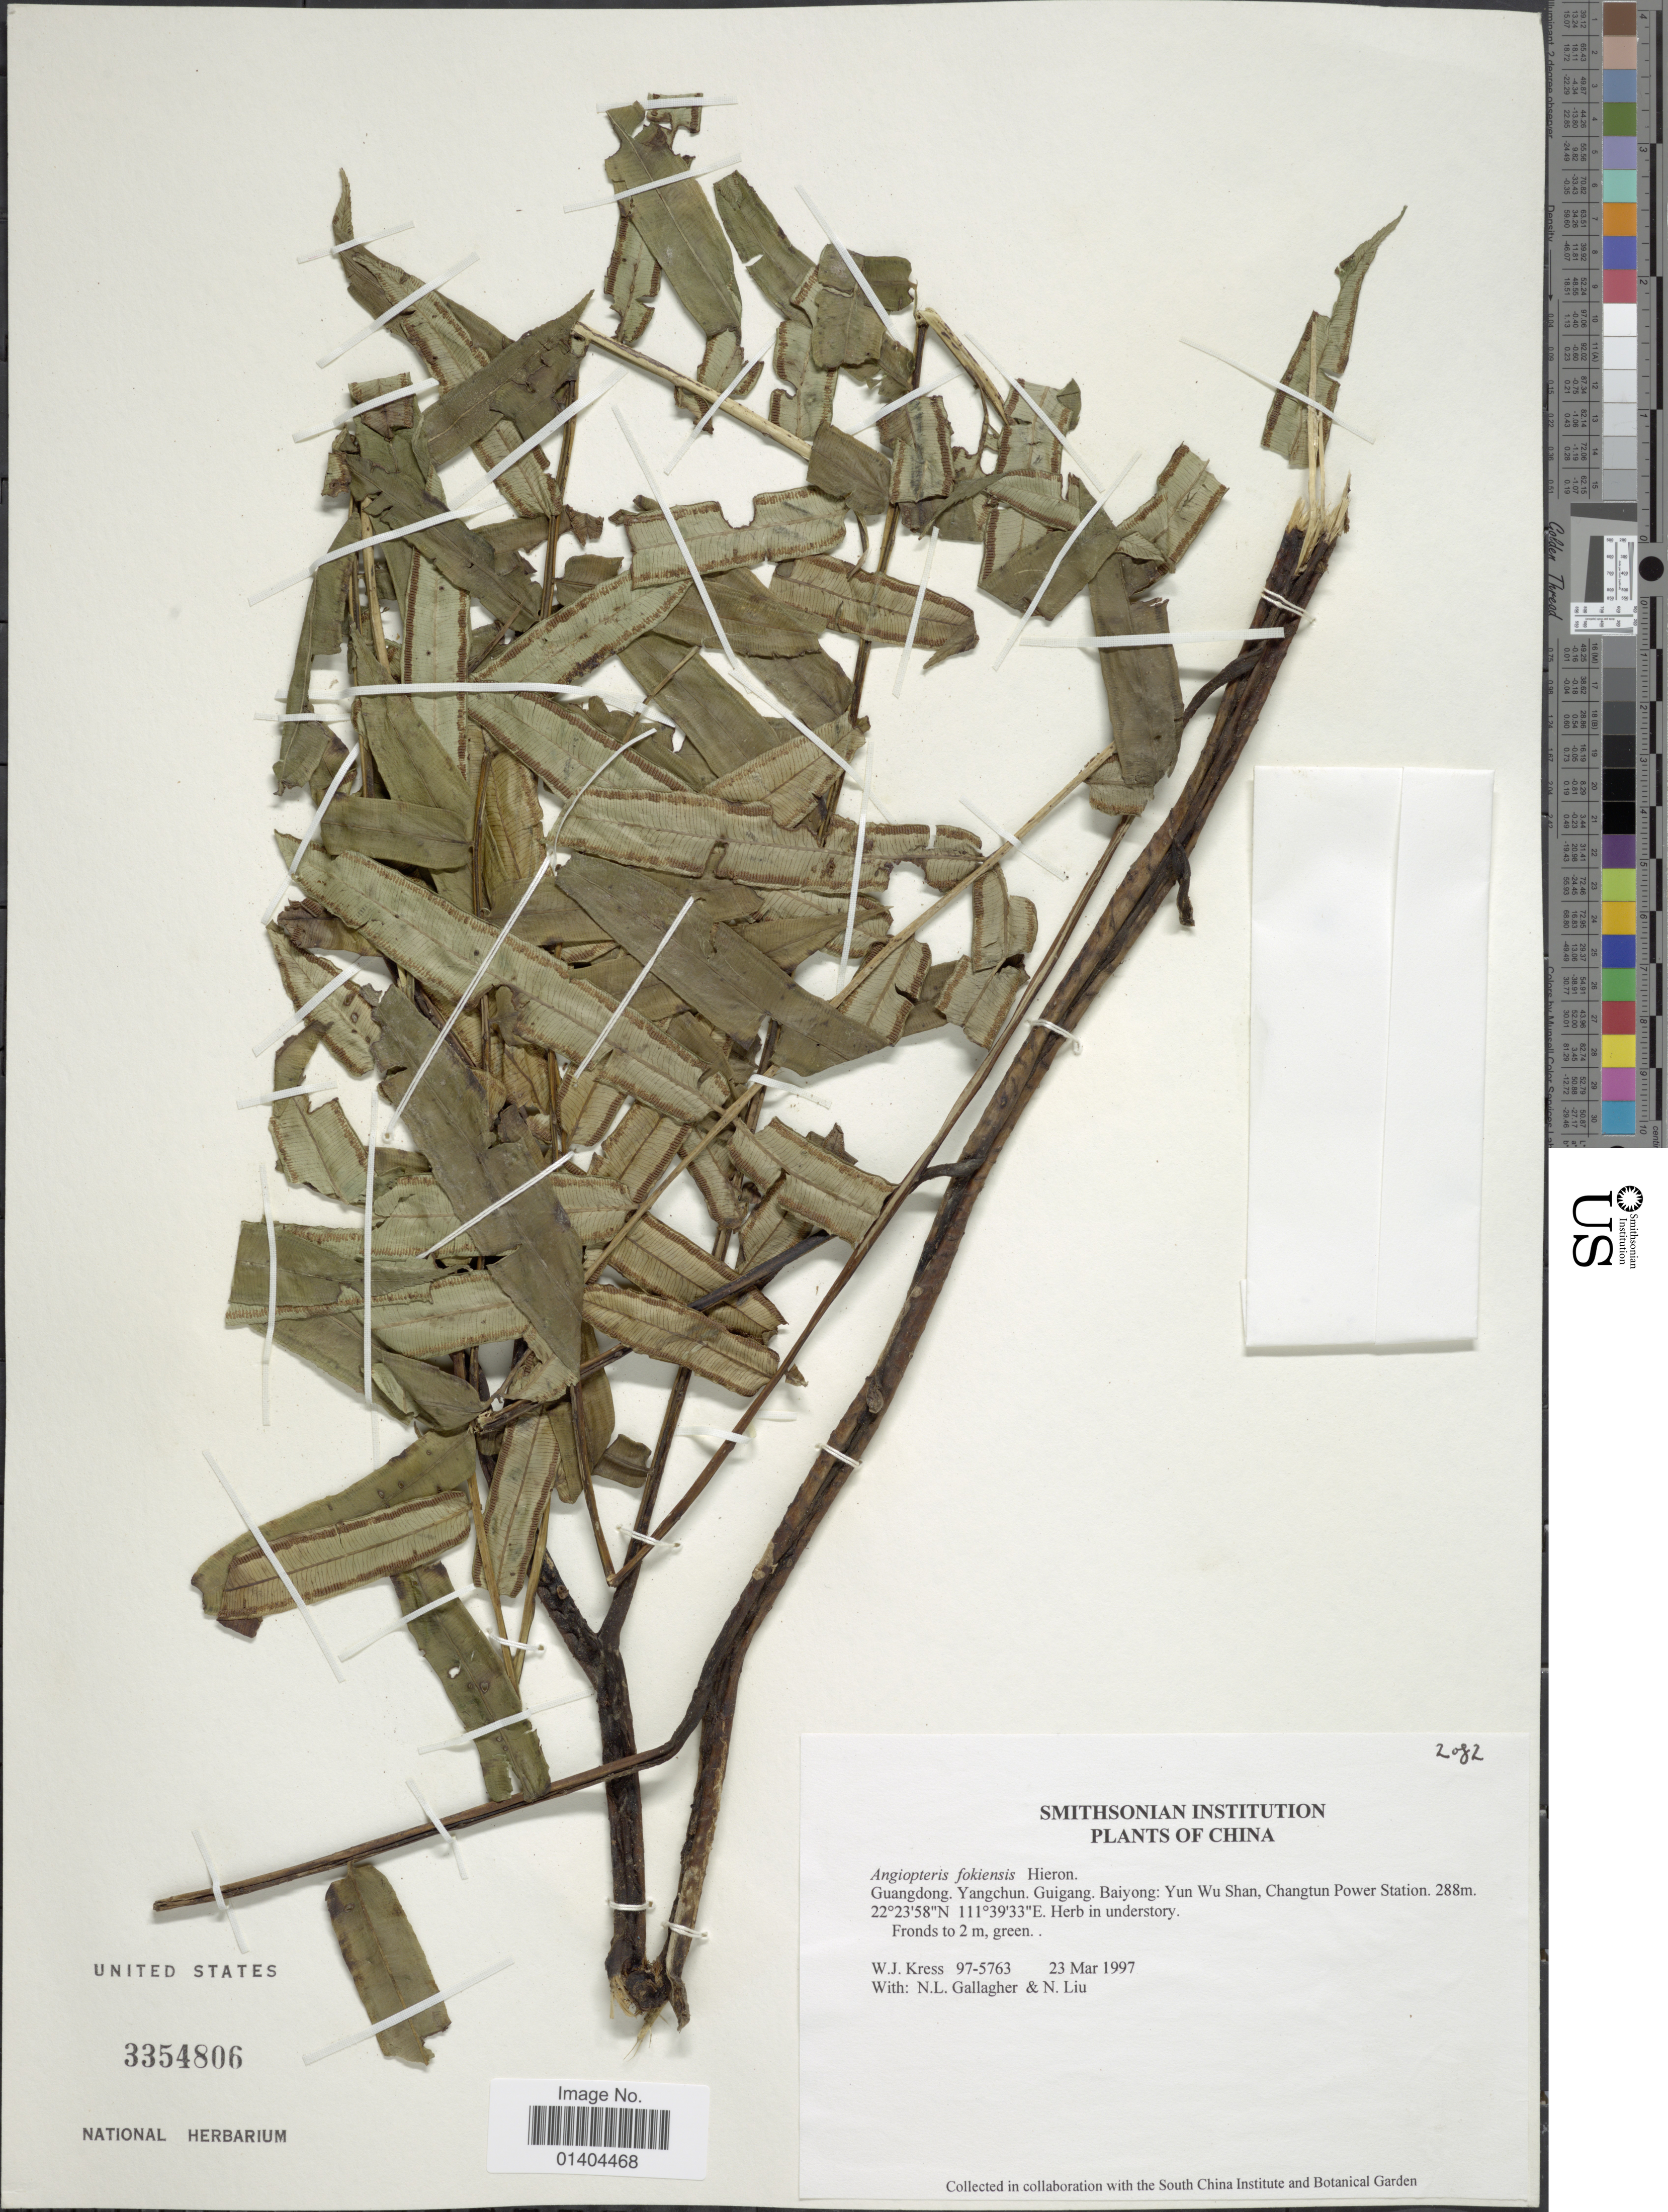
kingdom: Plantae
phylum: Tracheophyta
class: Polypodiopsida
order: Marattiales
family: Marattiaceae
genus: Angiopteris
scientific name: Angiopteris fokiensis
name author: Hieron.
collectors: W. J. Kress, N. L. Gallagher & N. Liu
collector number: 97-5763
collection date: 1997-03-23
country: China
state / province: Guangdong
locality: Yangchun. Guigang. Baiyong: Yu Wu Shan, Changtun POwer Station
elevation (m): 288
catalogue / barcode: US 3354806